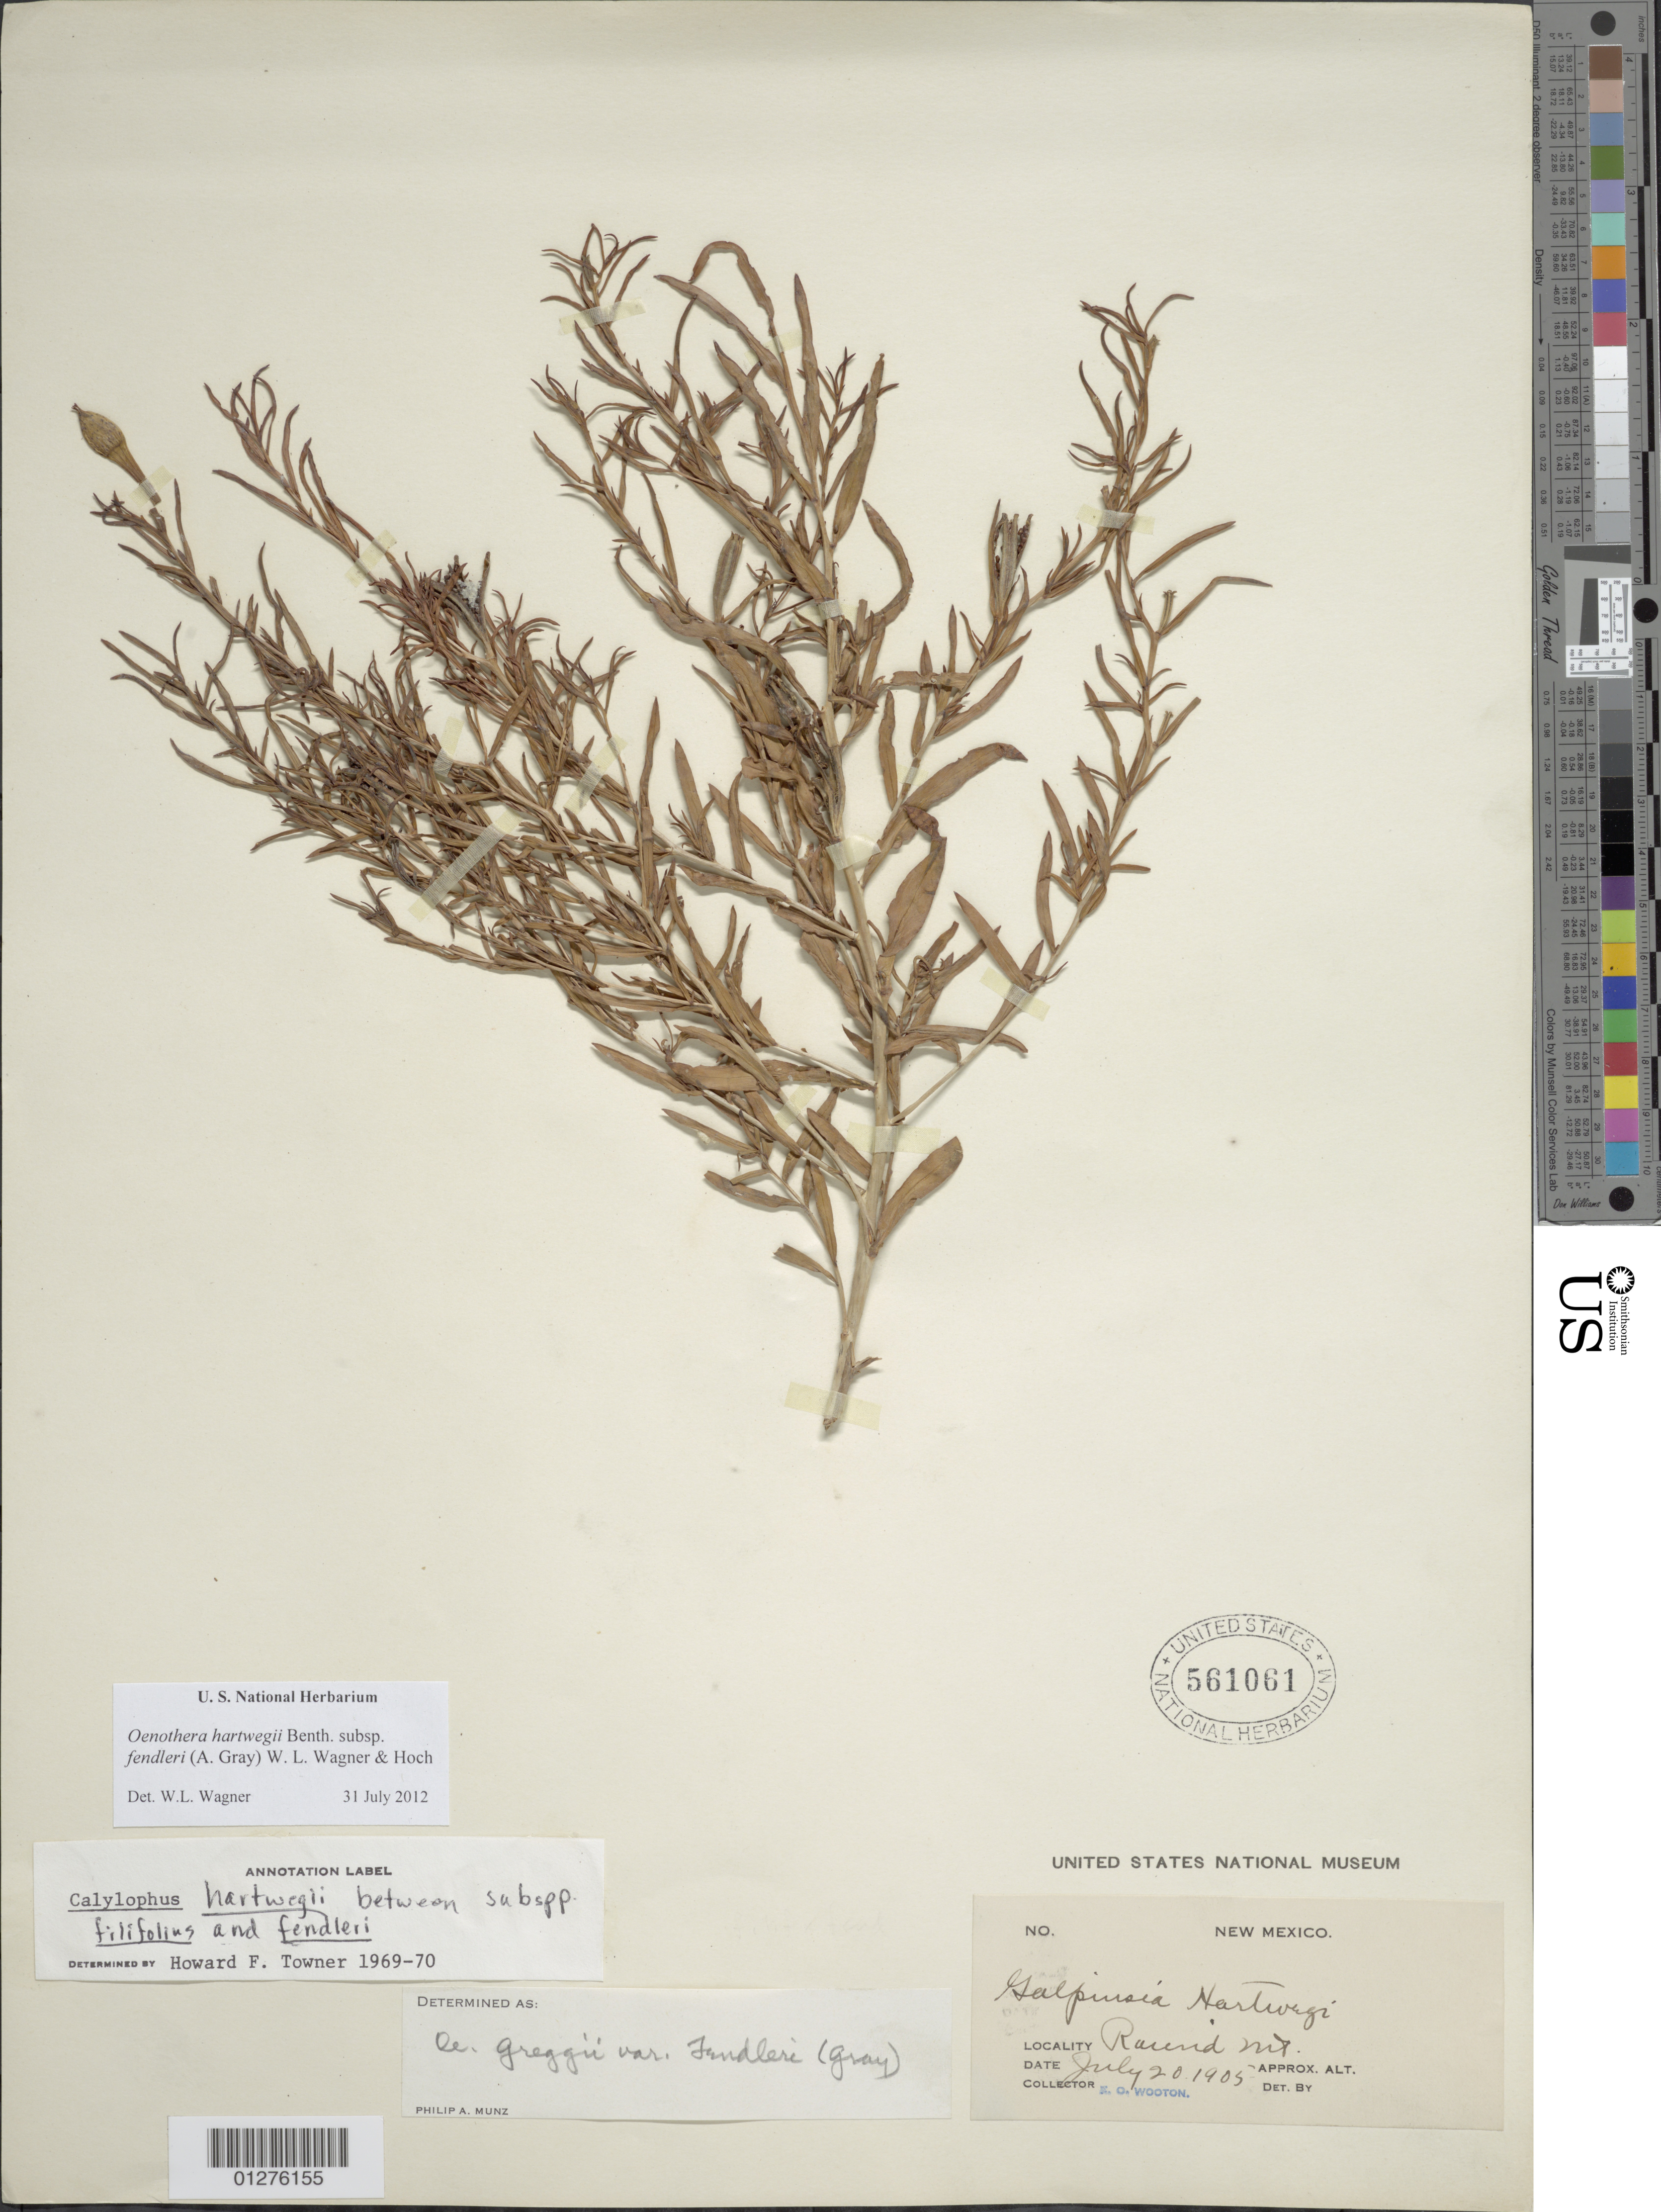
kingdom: Plantae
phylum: Tracheophyta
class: Magnoliopsida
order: Myrtales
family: Onagraceae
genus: Oenothera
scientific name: Oenothera hartwegii subsp. fendleri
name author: (A. Gray) W.L. Wagner & Hoch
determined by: Wagner, W. L., (BOT), Smithsonian Institution - National Museum of Natural History (UNITED STATES)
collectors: E. O. Wooton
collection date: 1905-07-20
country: United States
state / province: New Mexico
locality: Round Mts.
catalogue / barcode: US 561061